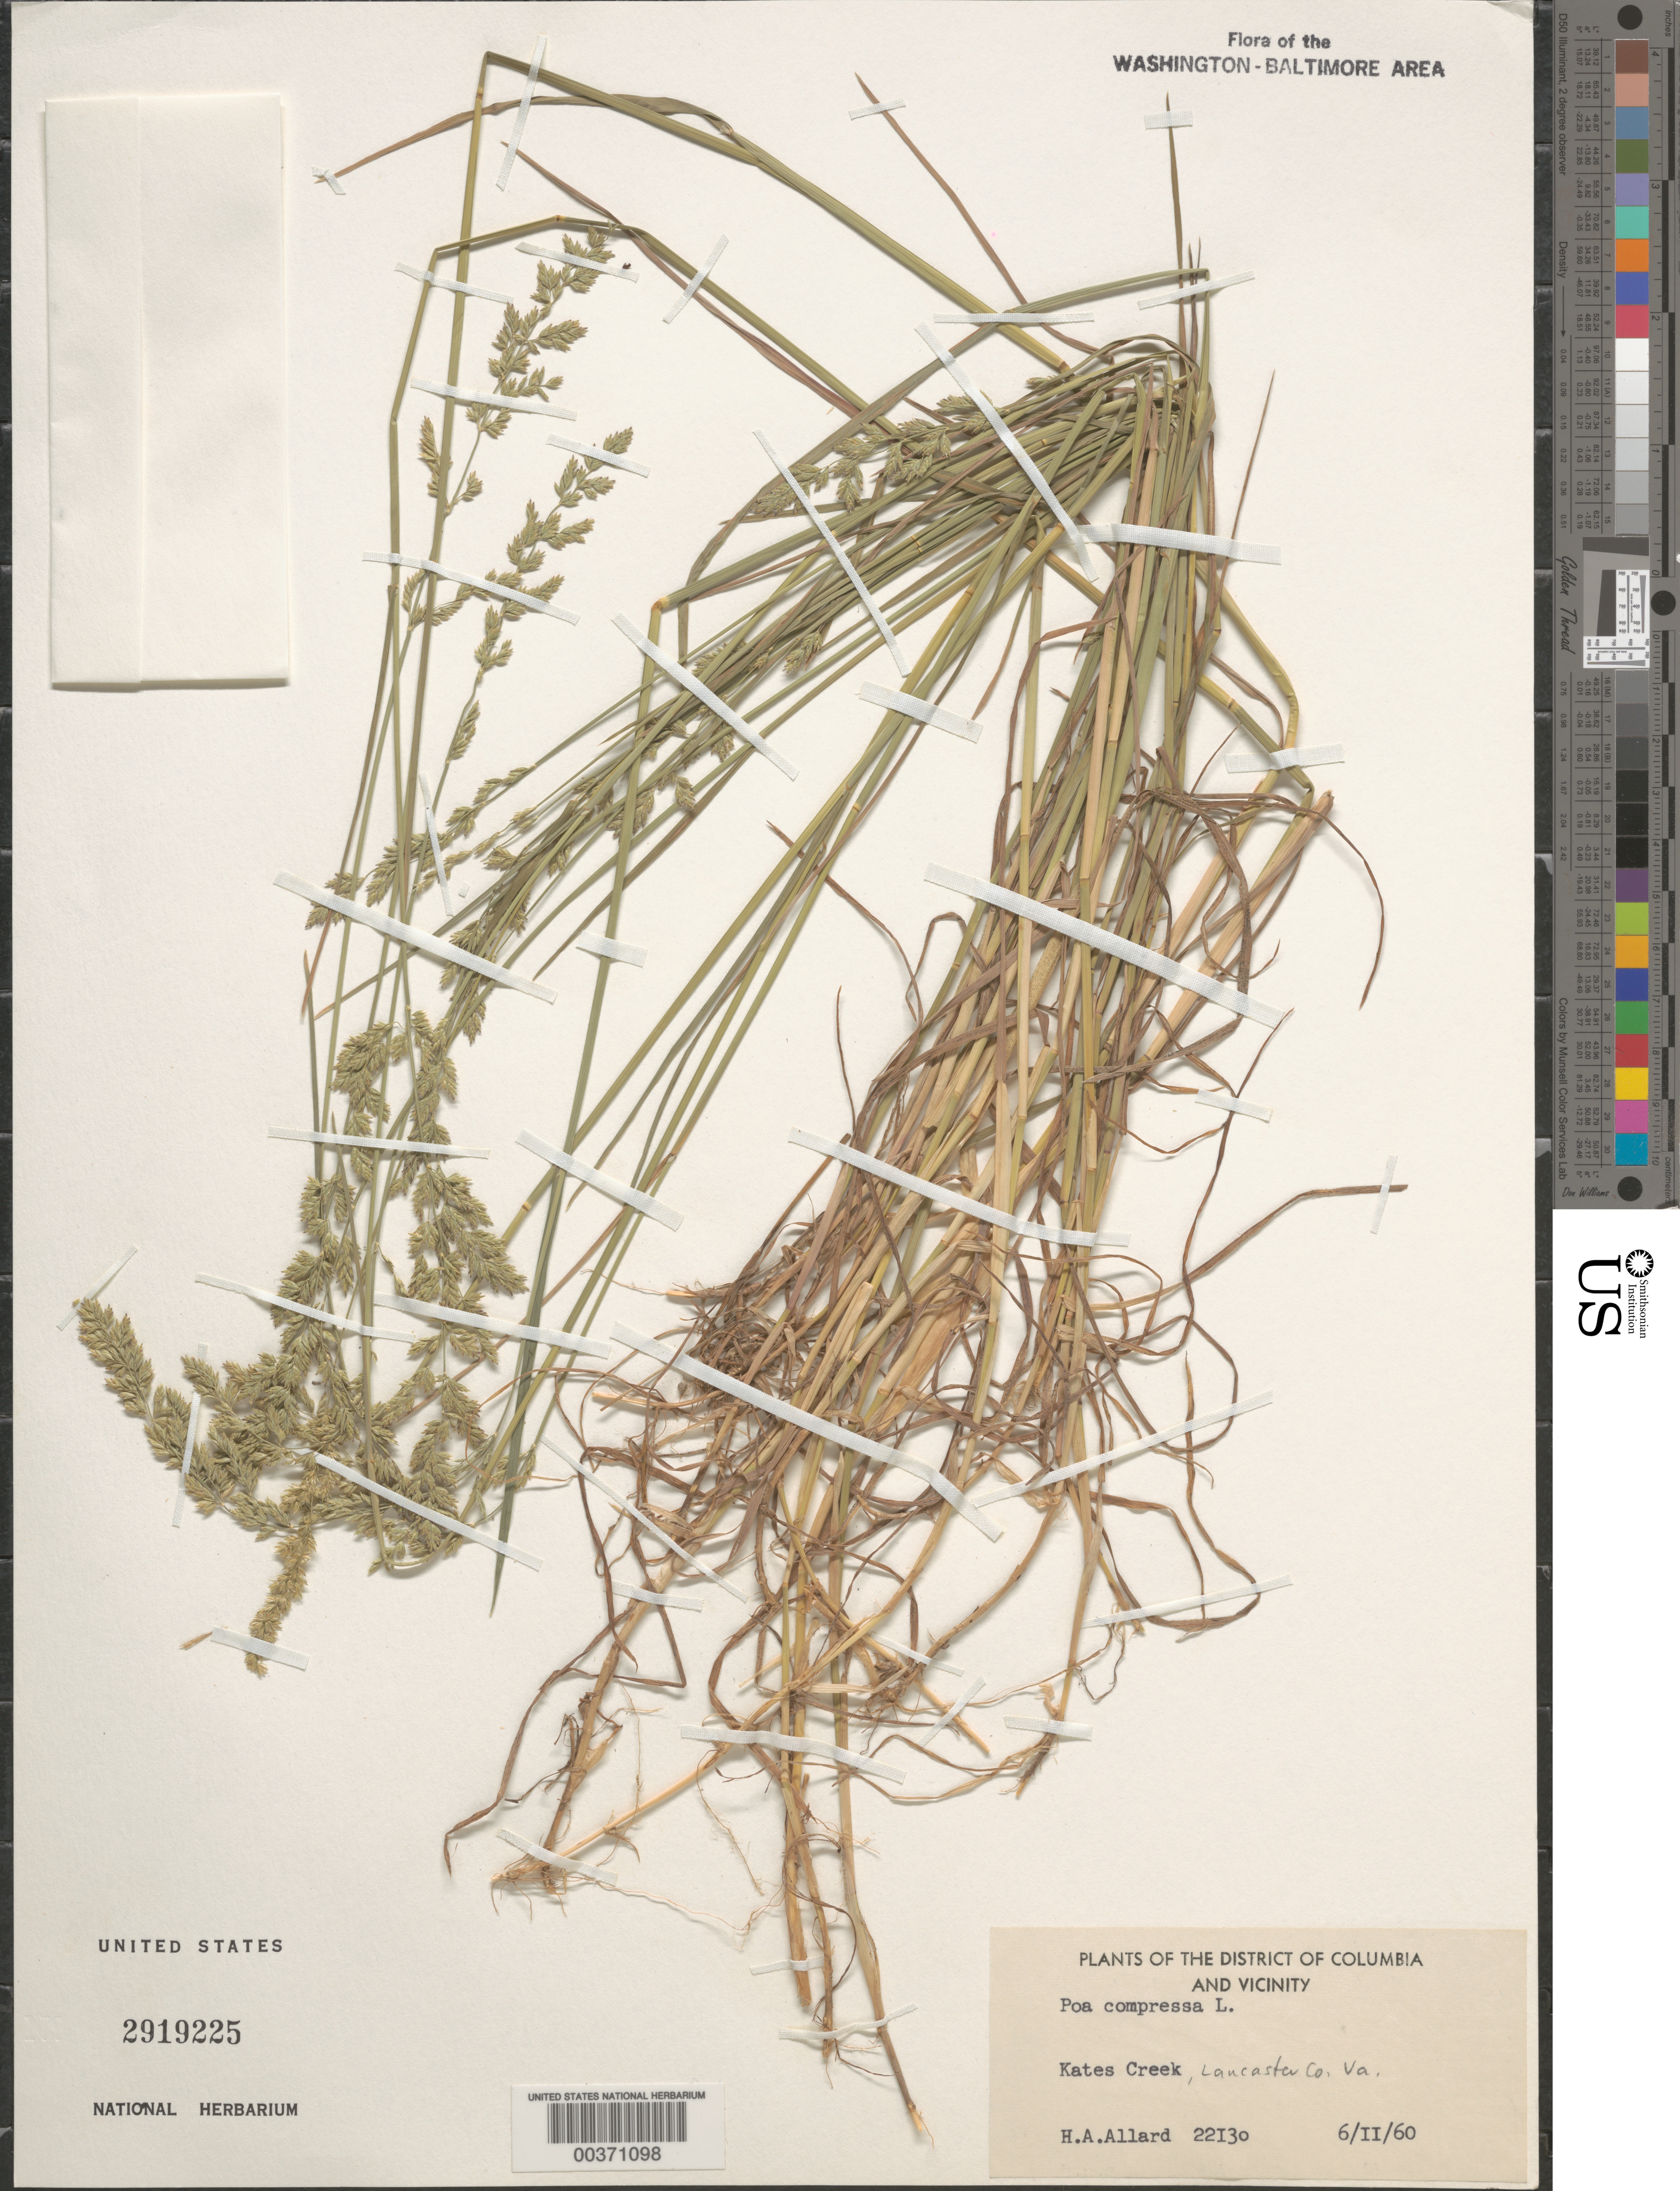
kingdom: Plantae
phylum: Tracheophyta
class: Liliopsida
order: Poales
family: Poaceae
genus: Poa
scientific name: Poa compressa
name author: L.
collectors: H. A. Allard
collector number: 22130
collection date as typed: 11 Jun 1960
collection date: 1960-06-11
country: United States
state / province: Virginia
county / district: Lancaster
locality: Kates Creek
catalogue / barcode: US 2919225